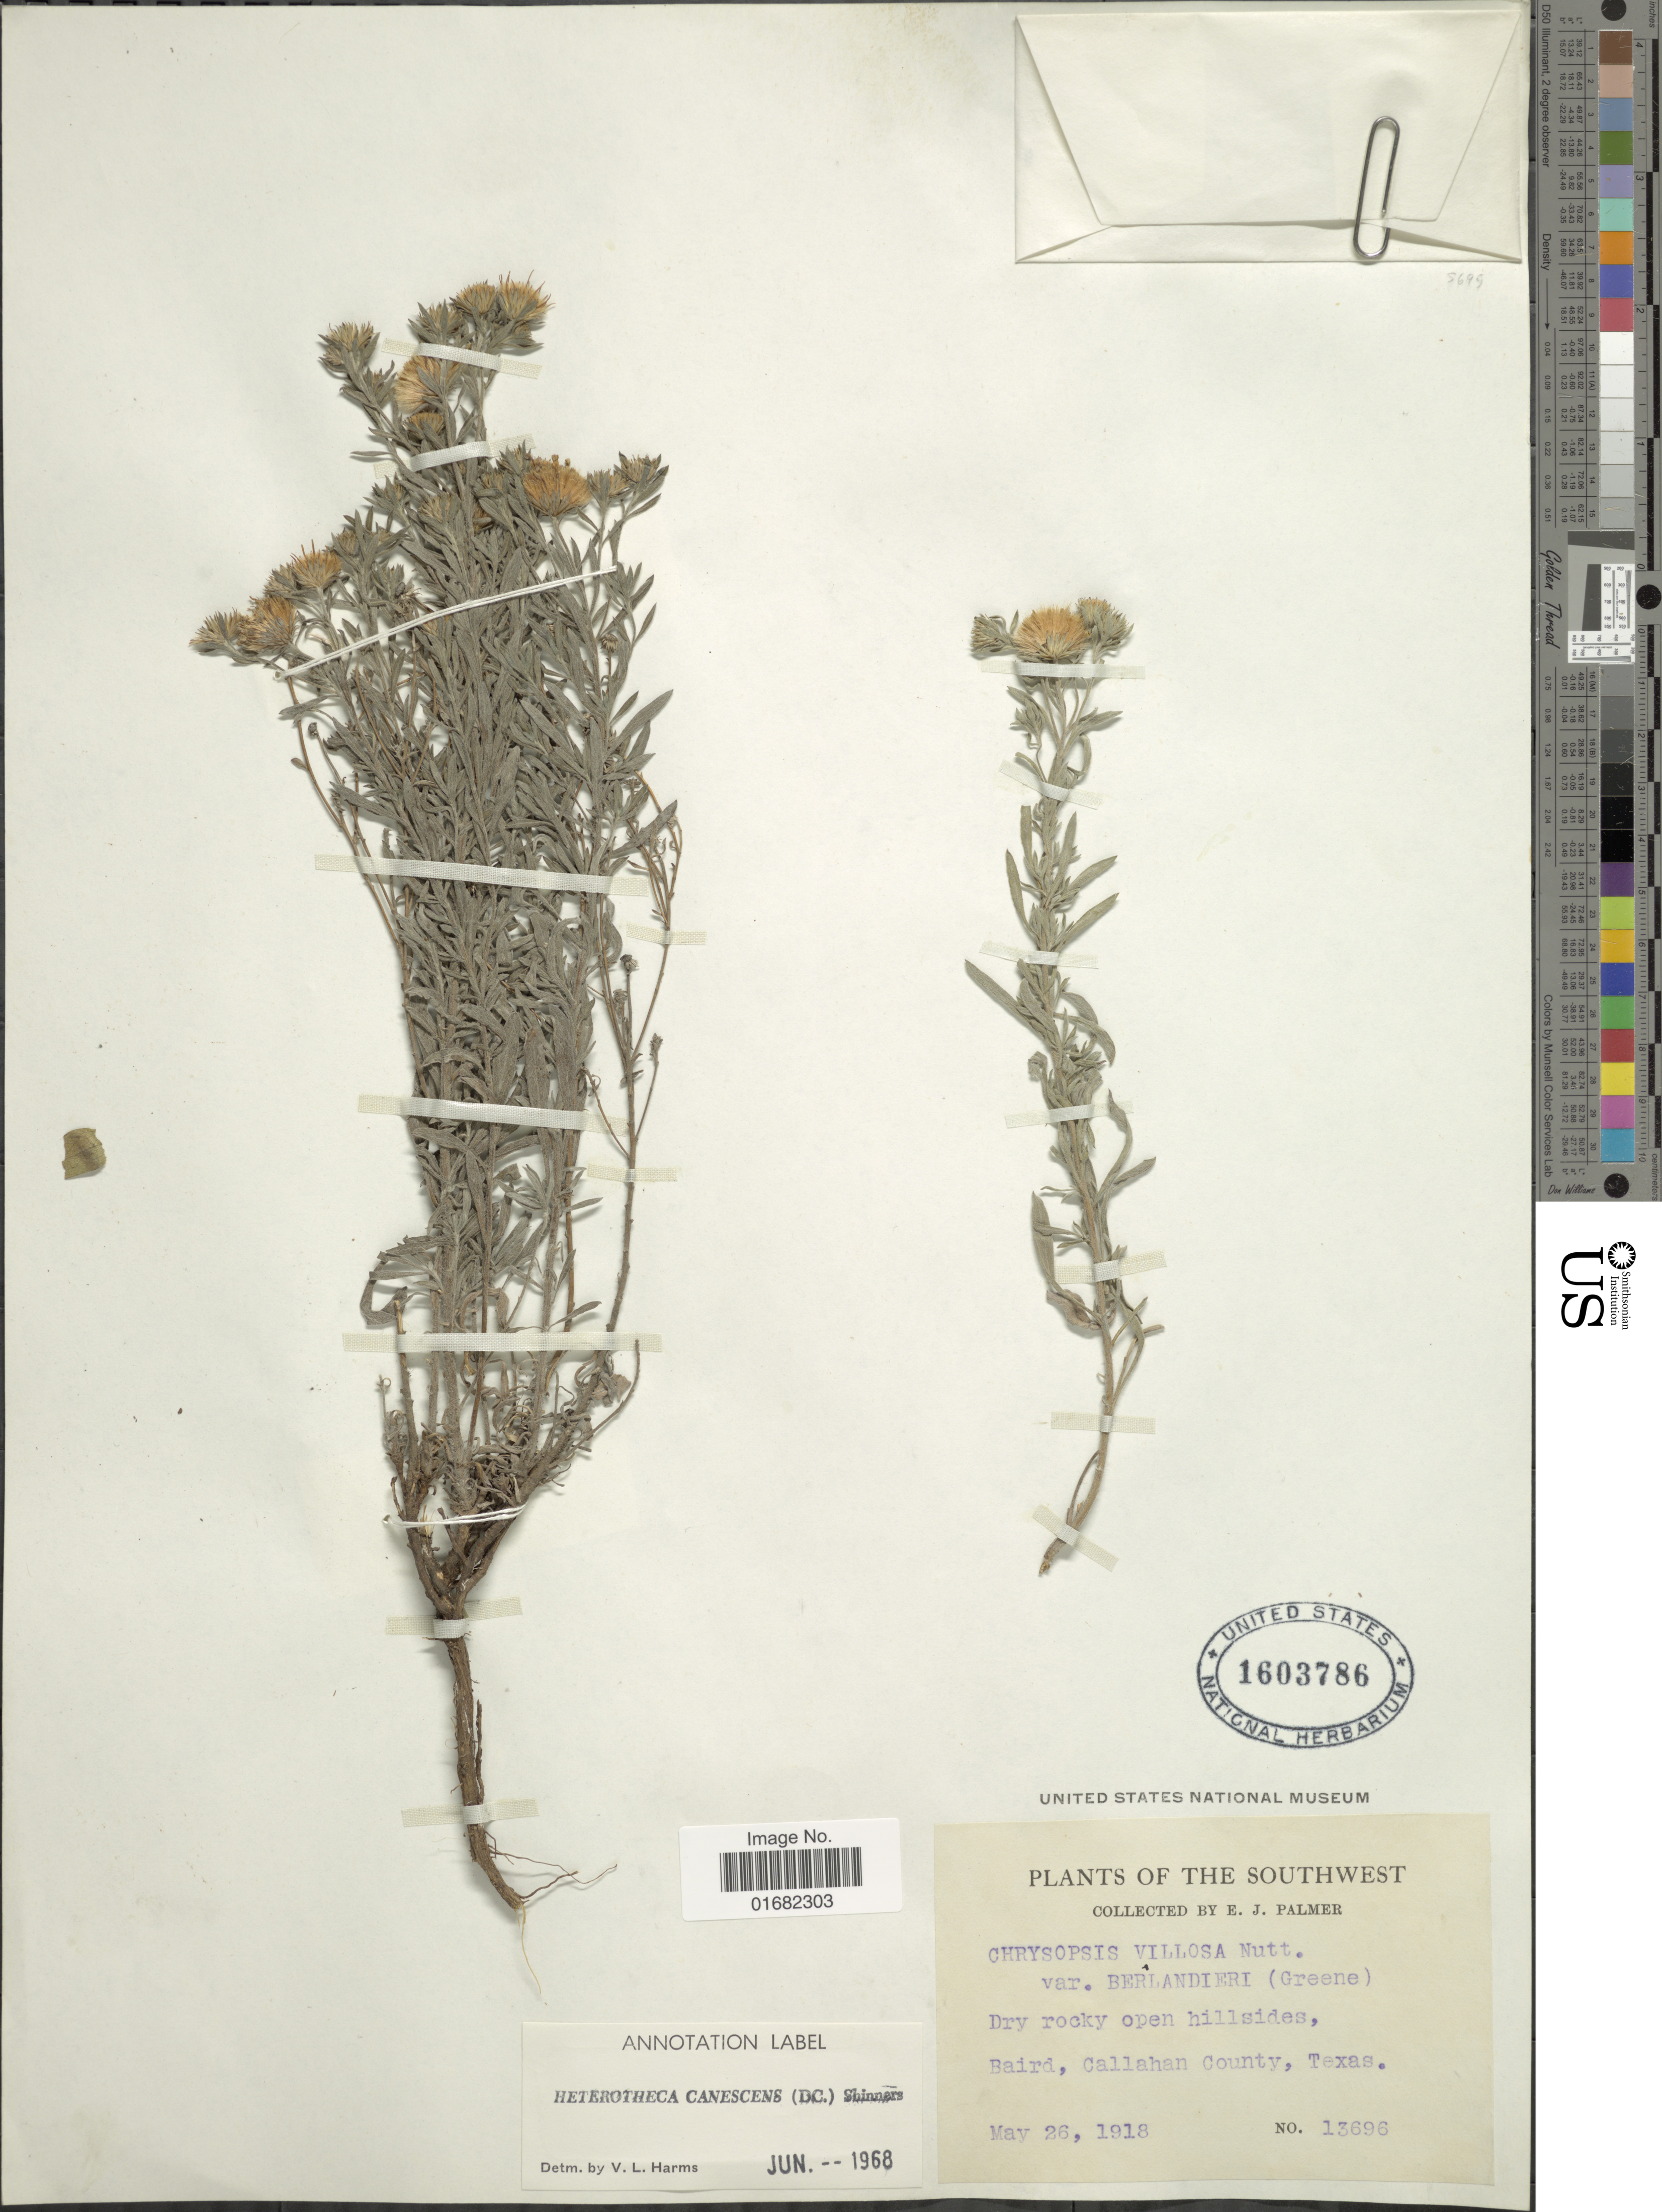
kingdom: Plantae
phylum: Tracheophyta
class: Magnoliopsida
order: Asterales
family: Asteraceae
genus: Heterotheca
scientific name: Heterotheca canescens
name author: (DC.) Shinners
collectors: E. J. Palmer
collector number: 13696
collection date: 1918-05-26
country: United States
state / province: Texas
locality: Southwest. Baird, Callahan County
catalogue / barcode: US 1603786